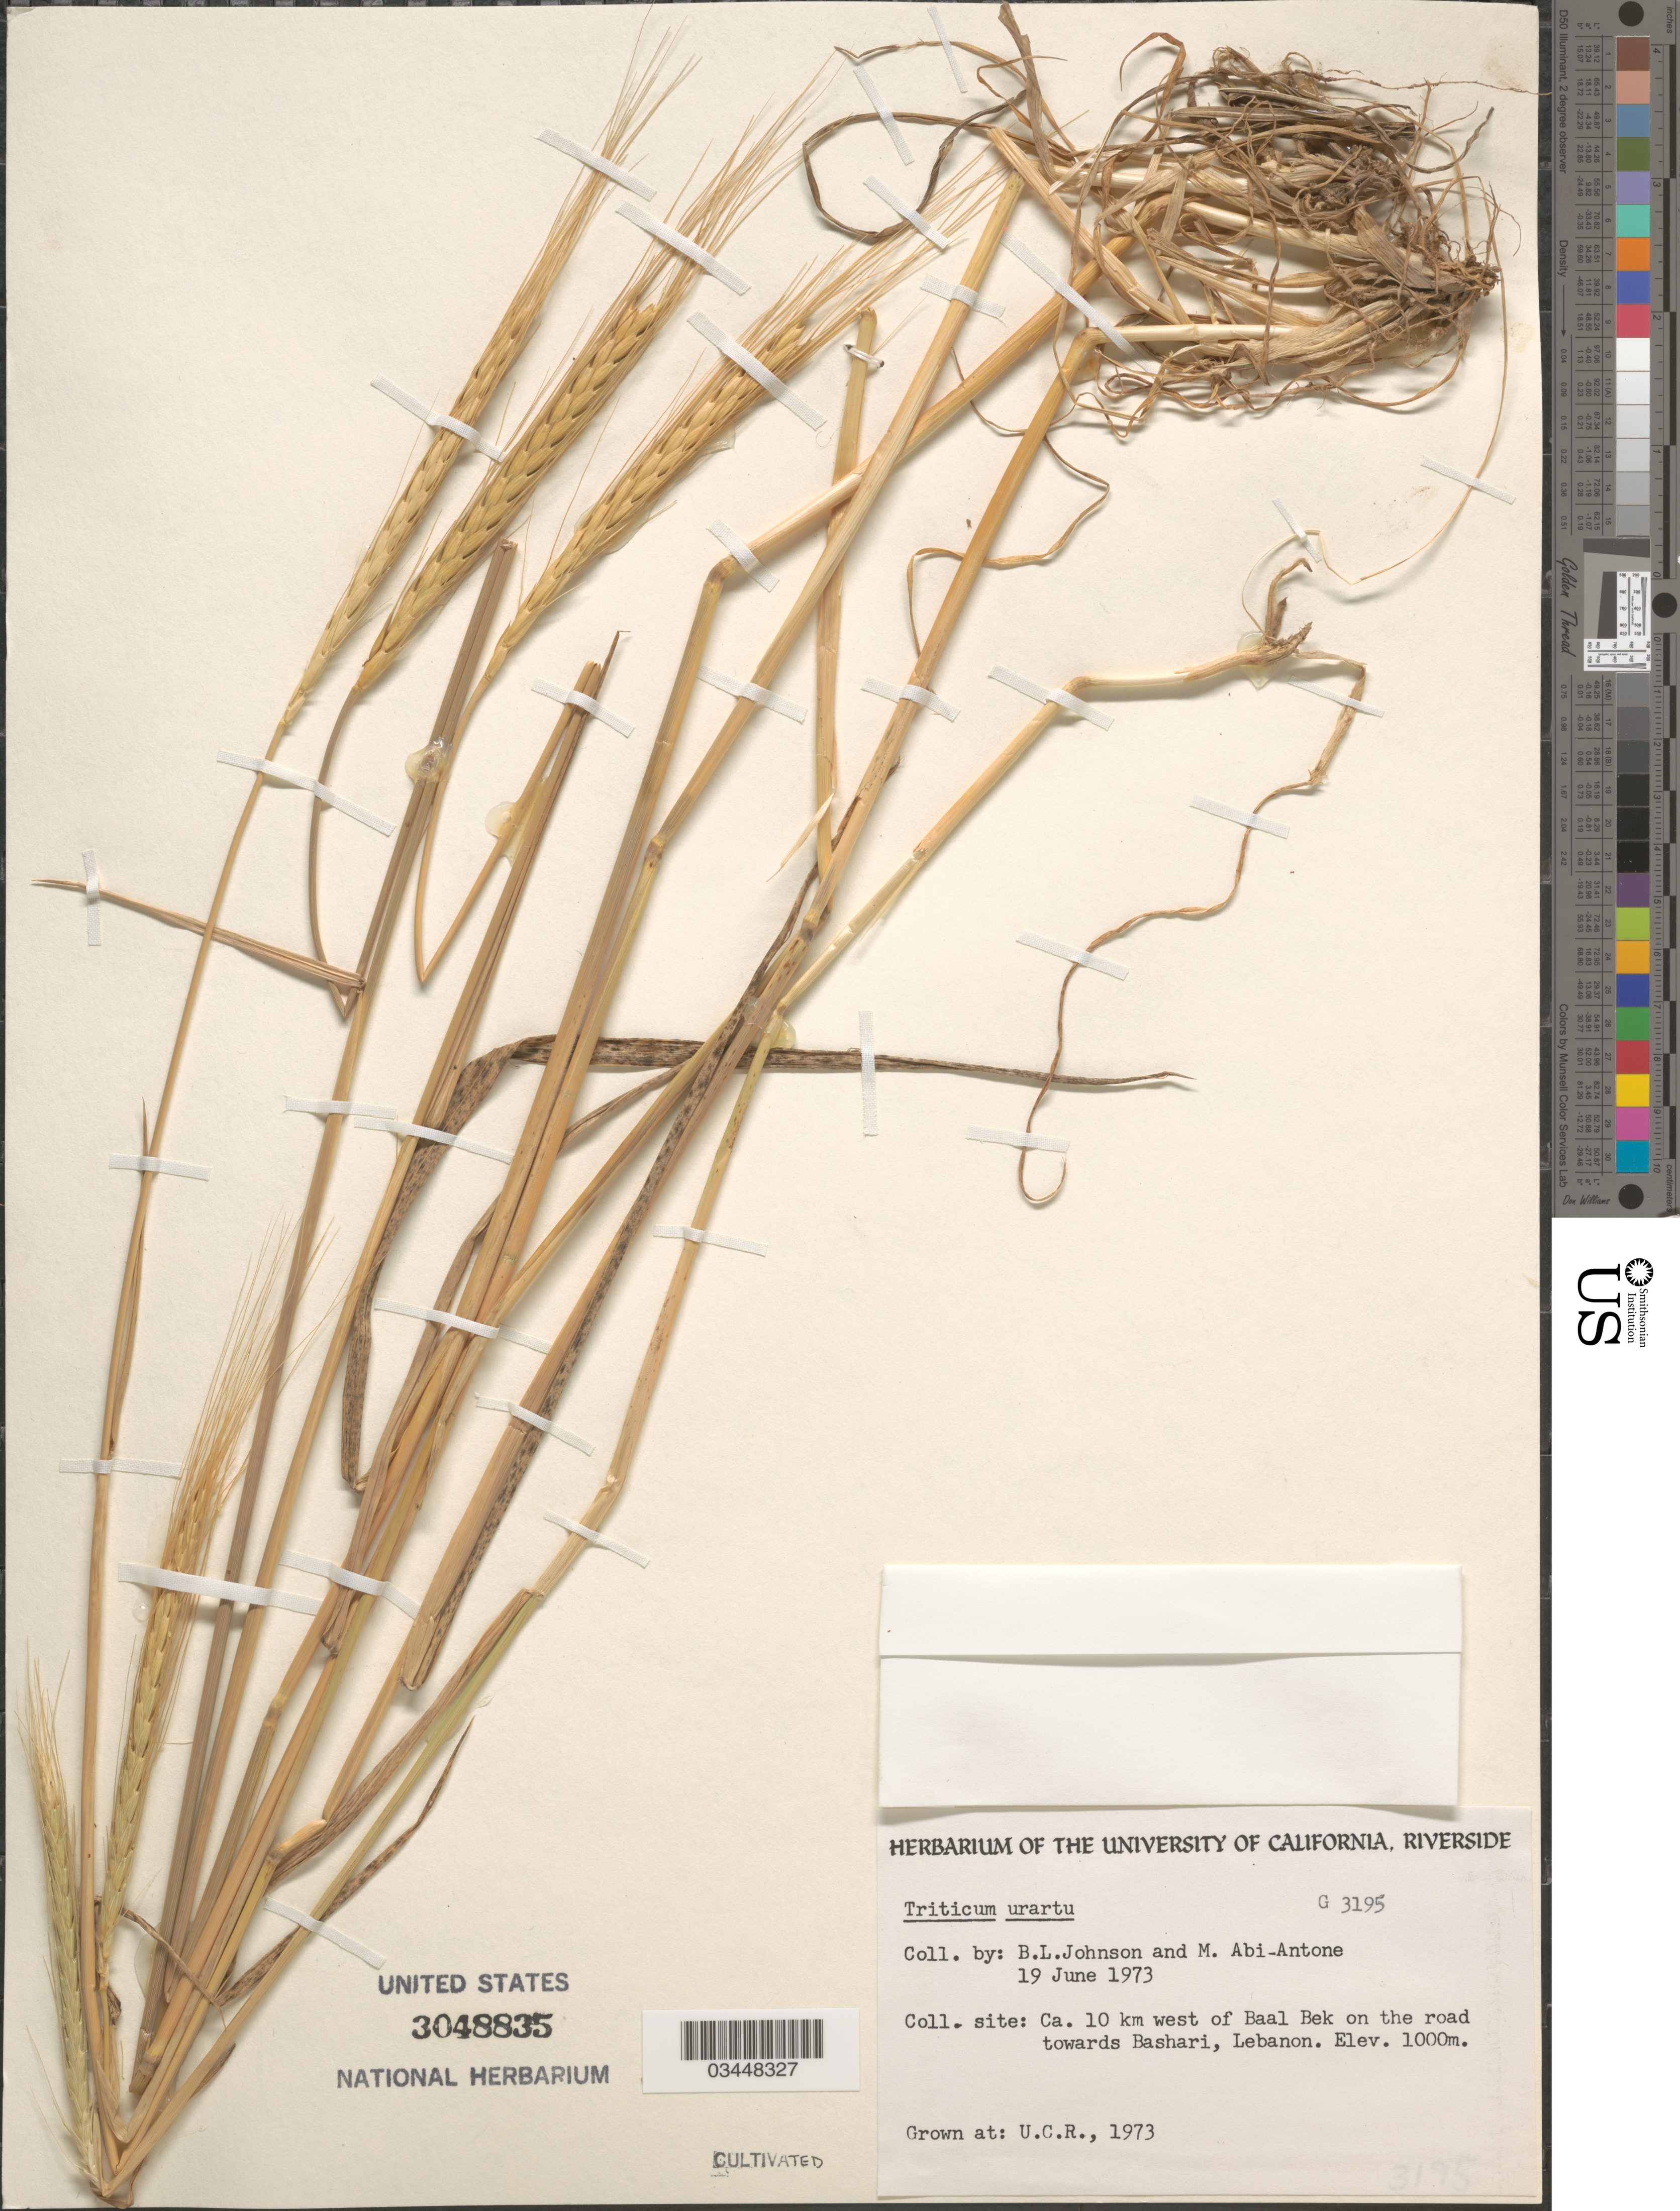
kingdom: Plantae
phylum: Tracheophyta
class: Liliopsida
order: Poales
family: Poaceae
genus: Triticum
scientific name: Triticum urartu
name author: Thumanjan ex Gandilyan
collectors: ex herb. Univ. of California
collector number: G3195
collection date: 1973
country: United States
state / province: California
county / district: Riverside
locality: U.C.R.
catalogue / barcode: US 3048835